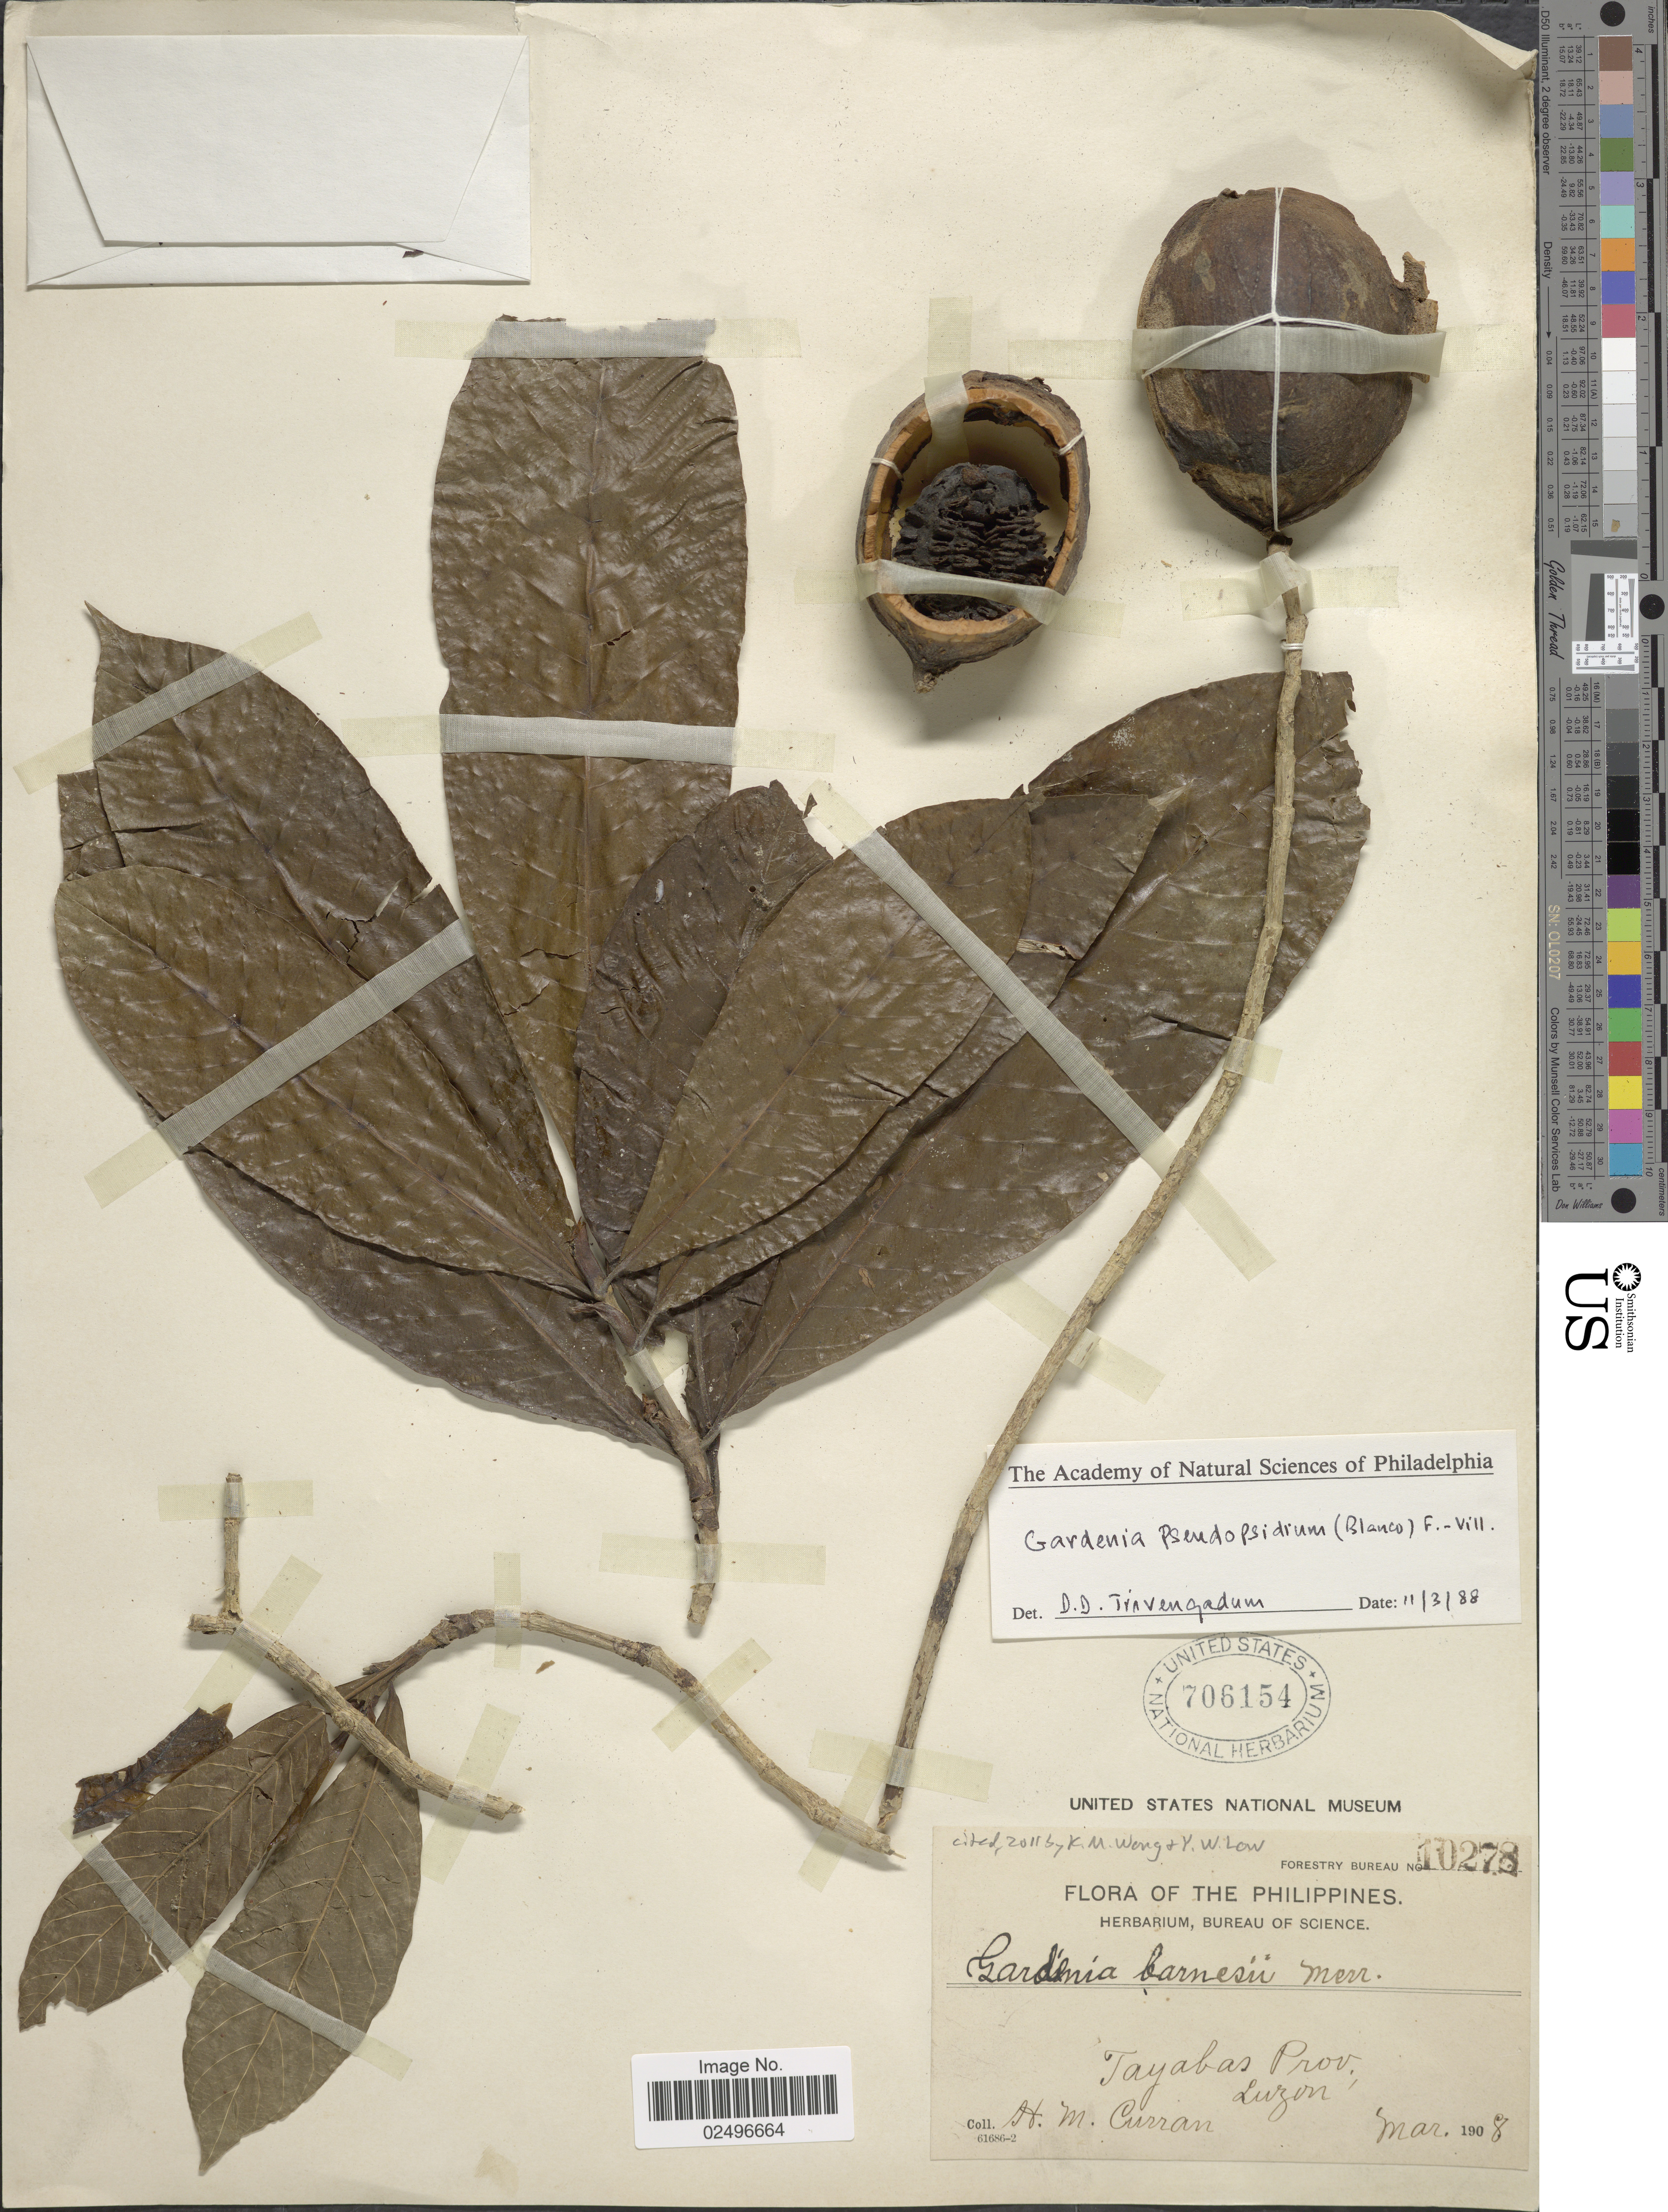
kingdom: Plantae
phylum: Tracheophyta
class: Magnoliopsida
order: Gentianales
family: Rubiaceae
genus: Gardenia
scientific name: Gardenia barnesii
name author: Merr.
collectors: H. M. Curran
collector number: Forestry Bureau 10278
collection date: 1908-03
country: Philippines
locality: Tayabas Prov., Luzon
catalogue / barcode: US 706154